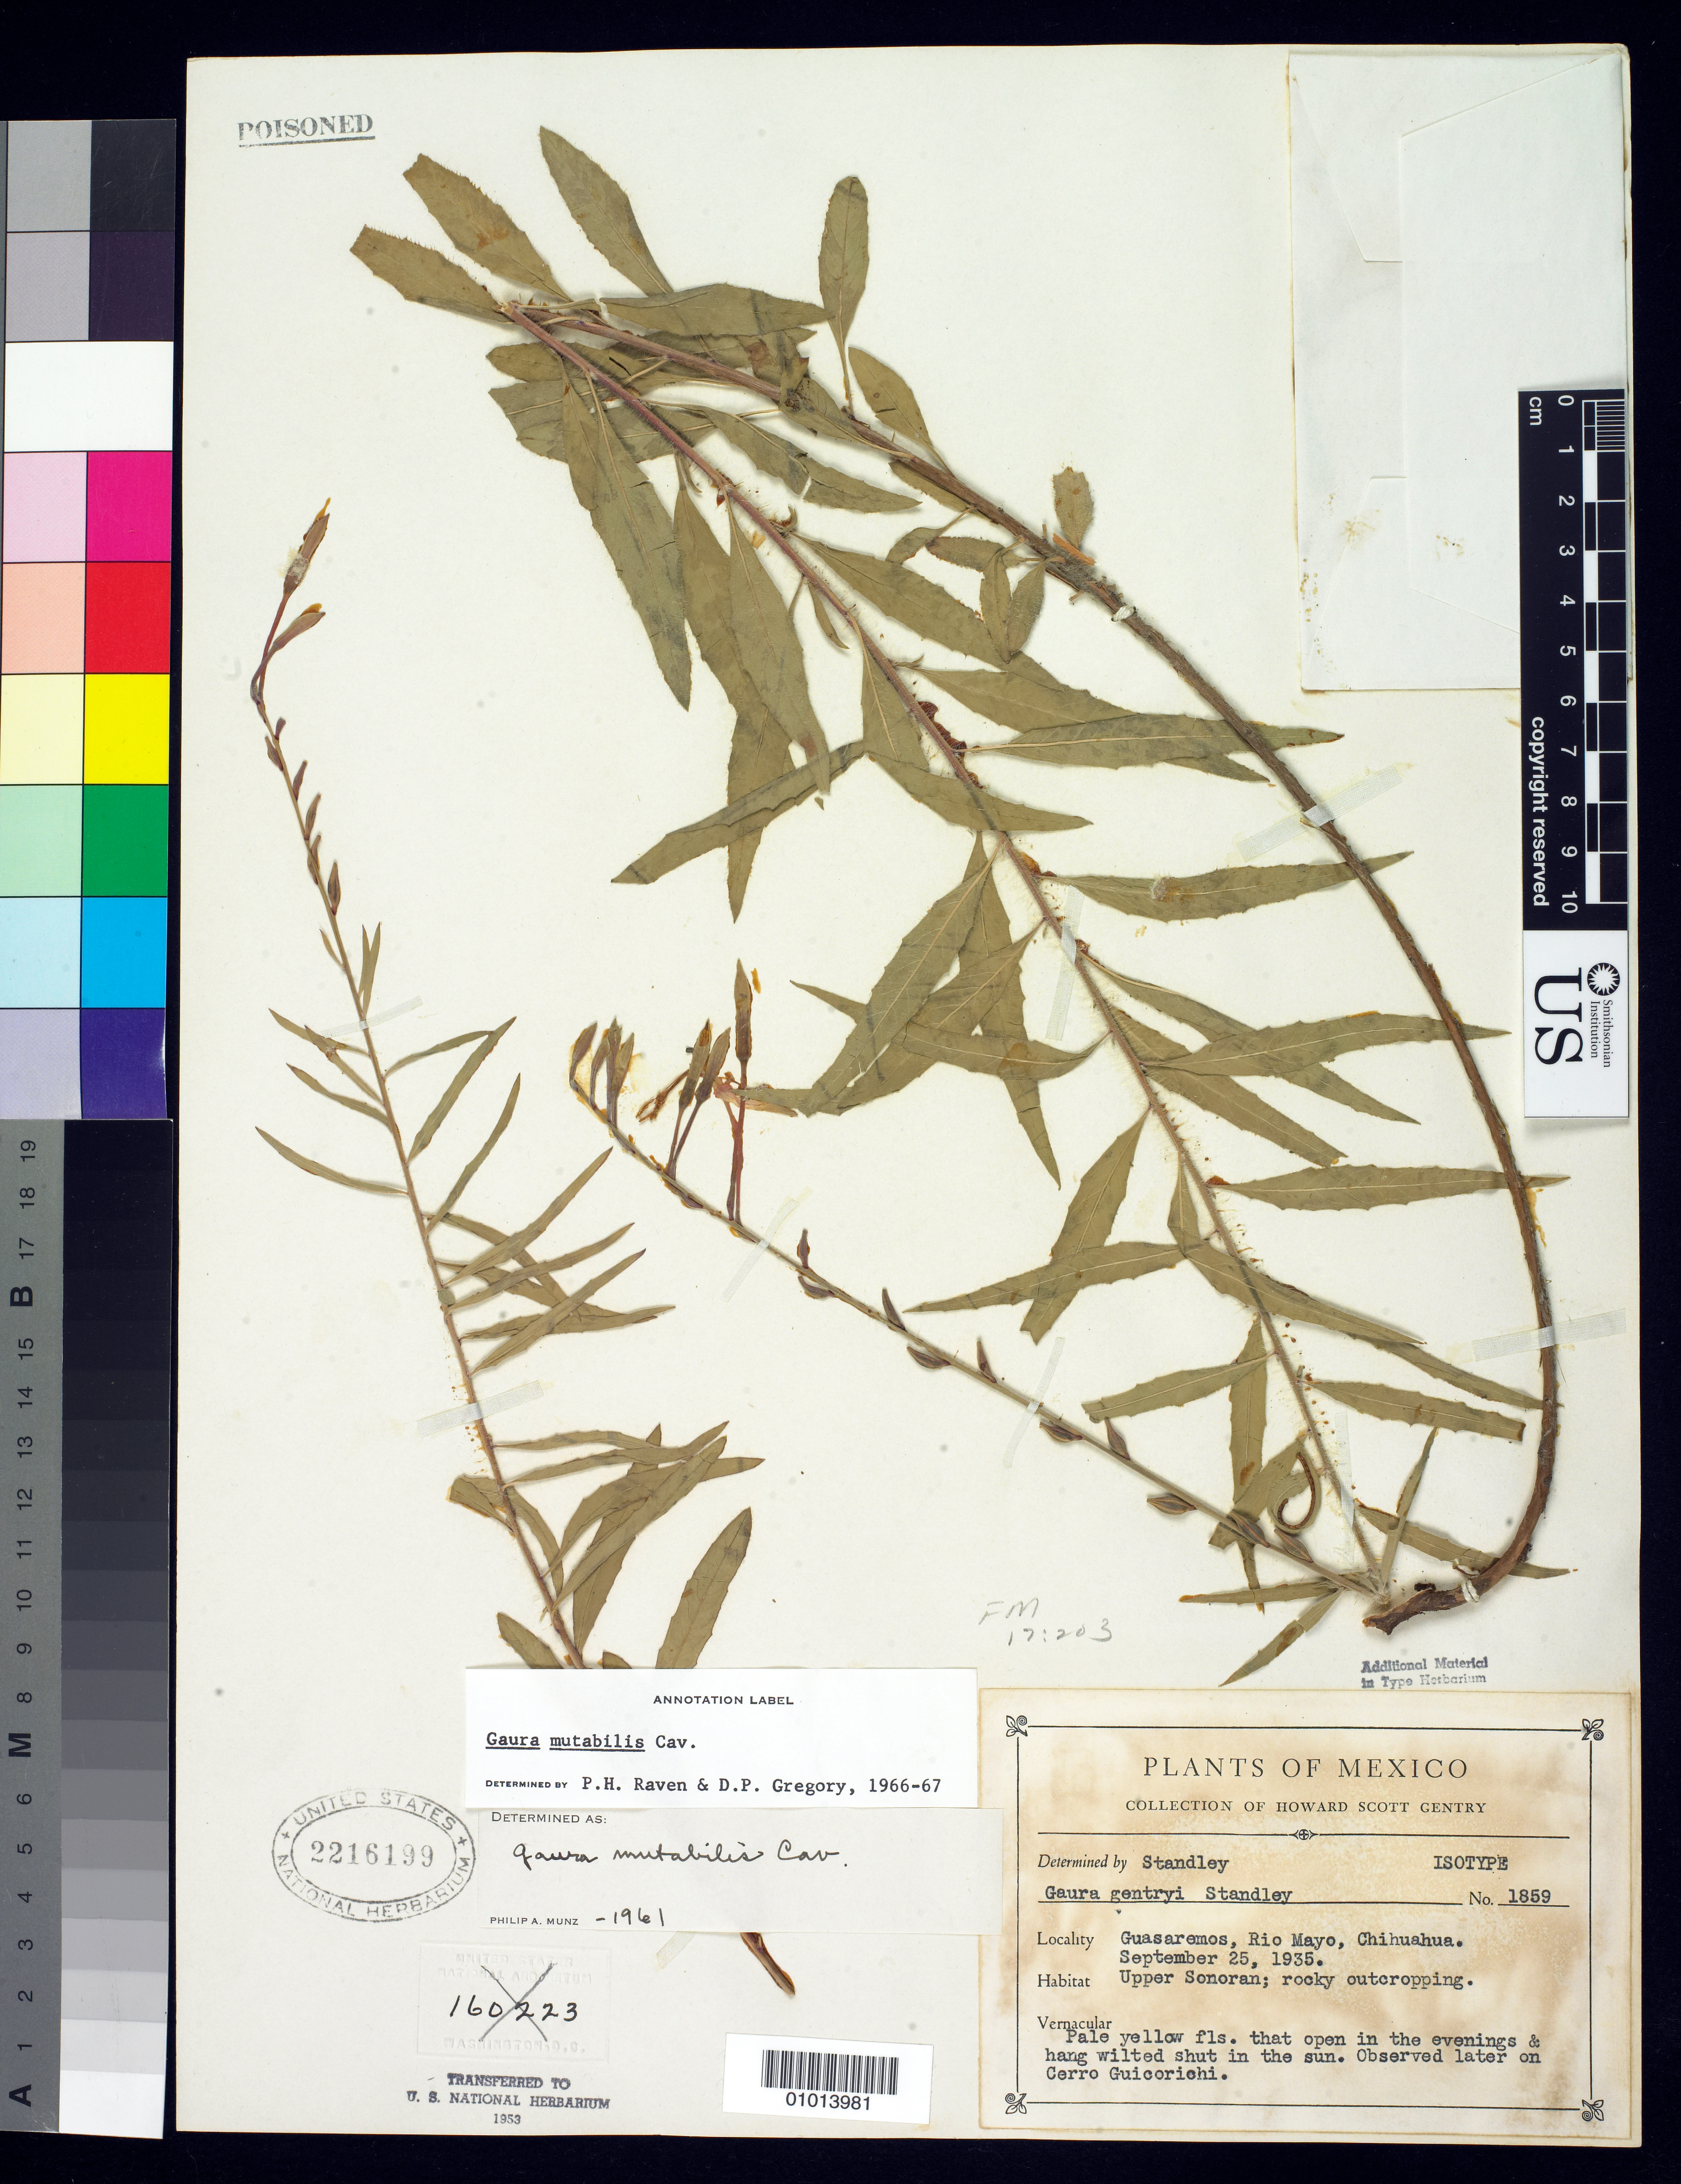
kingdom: Plantae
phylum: Tracheophyta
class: Magnoliopsida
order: Myrtales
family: Onagraceae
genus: Gaura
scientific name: Gaura gentryi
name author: Standl.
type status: Isotype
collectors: H. S. Gentry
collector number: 1859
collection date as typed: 25 Sep 1935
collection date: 1935-09-25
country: Mexico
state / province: Chihuahua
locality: Guasaremos, Rio Mayo.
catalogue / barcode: US 2216199